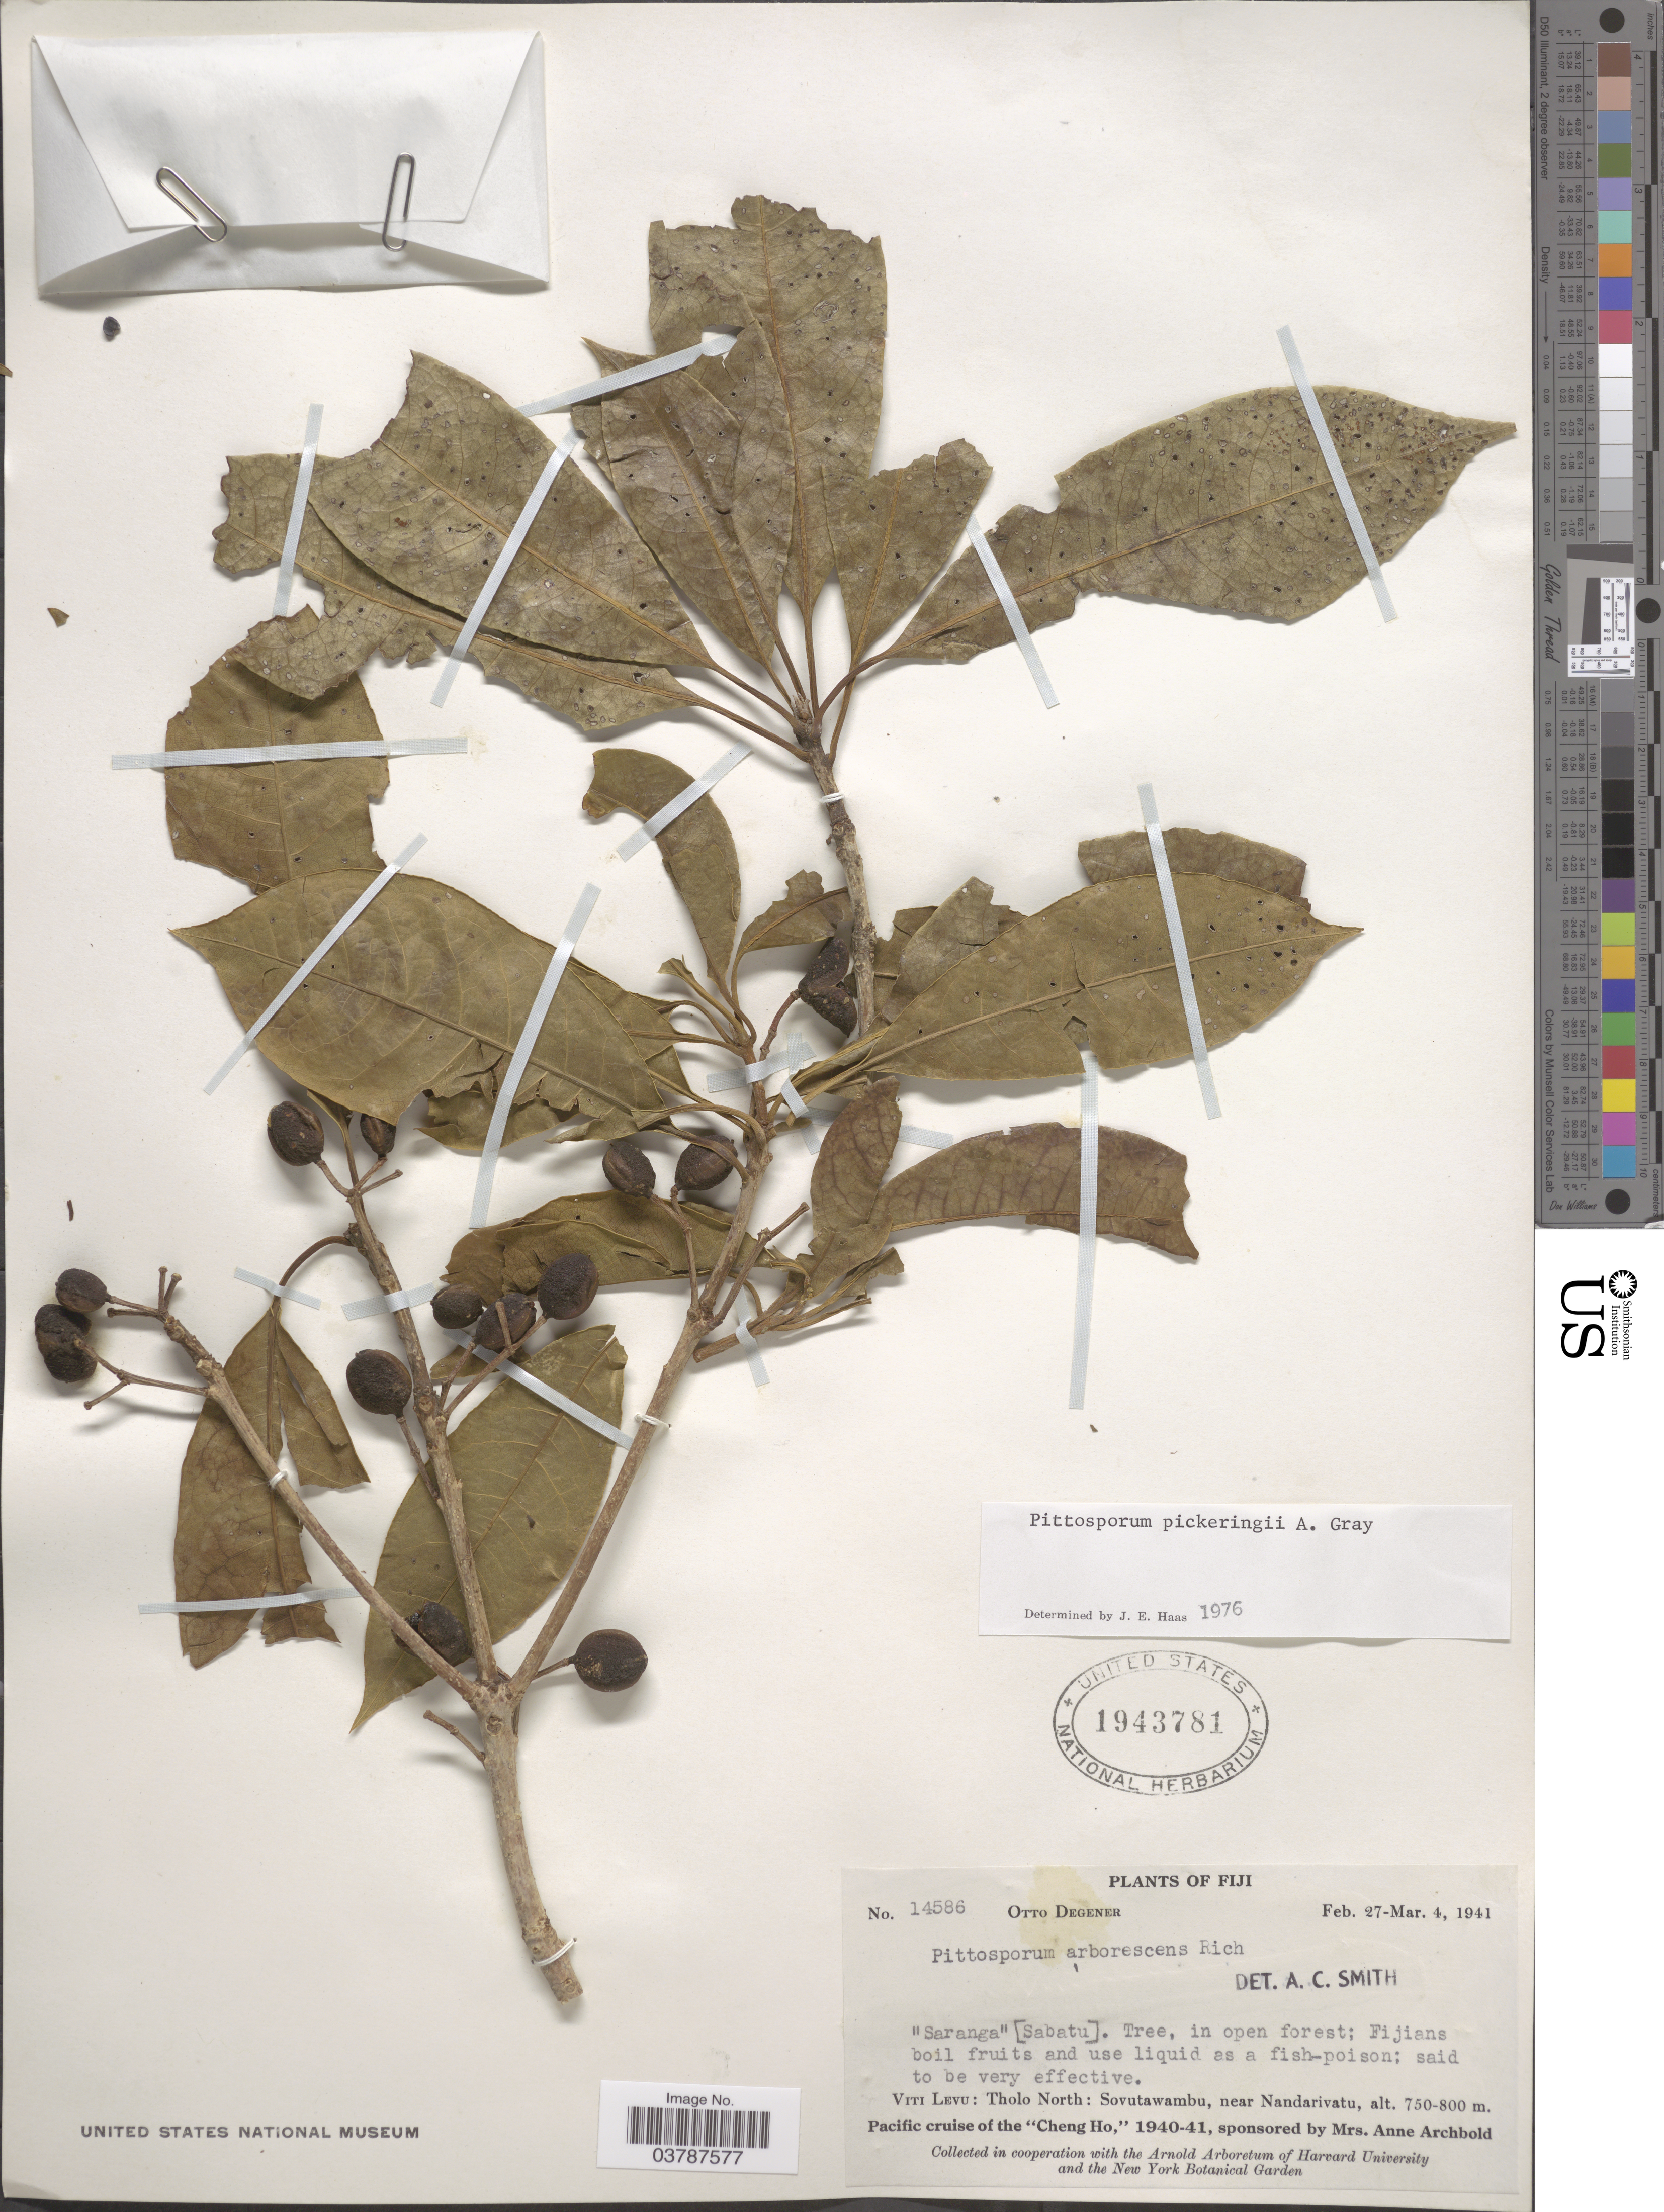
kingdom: Plantae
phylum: Tracheophyta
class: Magnoliopsida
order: Apiales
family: Pittosporaceae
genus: Pittosporum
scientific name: Pittosporum pickeringii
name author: A. Gray in Wilkes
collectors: O. Degener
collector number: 14586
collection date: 1941-02-27/1941-03-04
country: Fiji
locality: Viti Levu: Tholo North: Sovutawambu, near Nandarivatu.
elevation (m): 750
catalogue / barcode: US 1943781